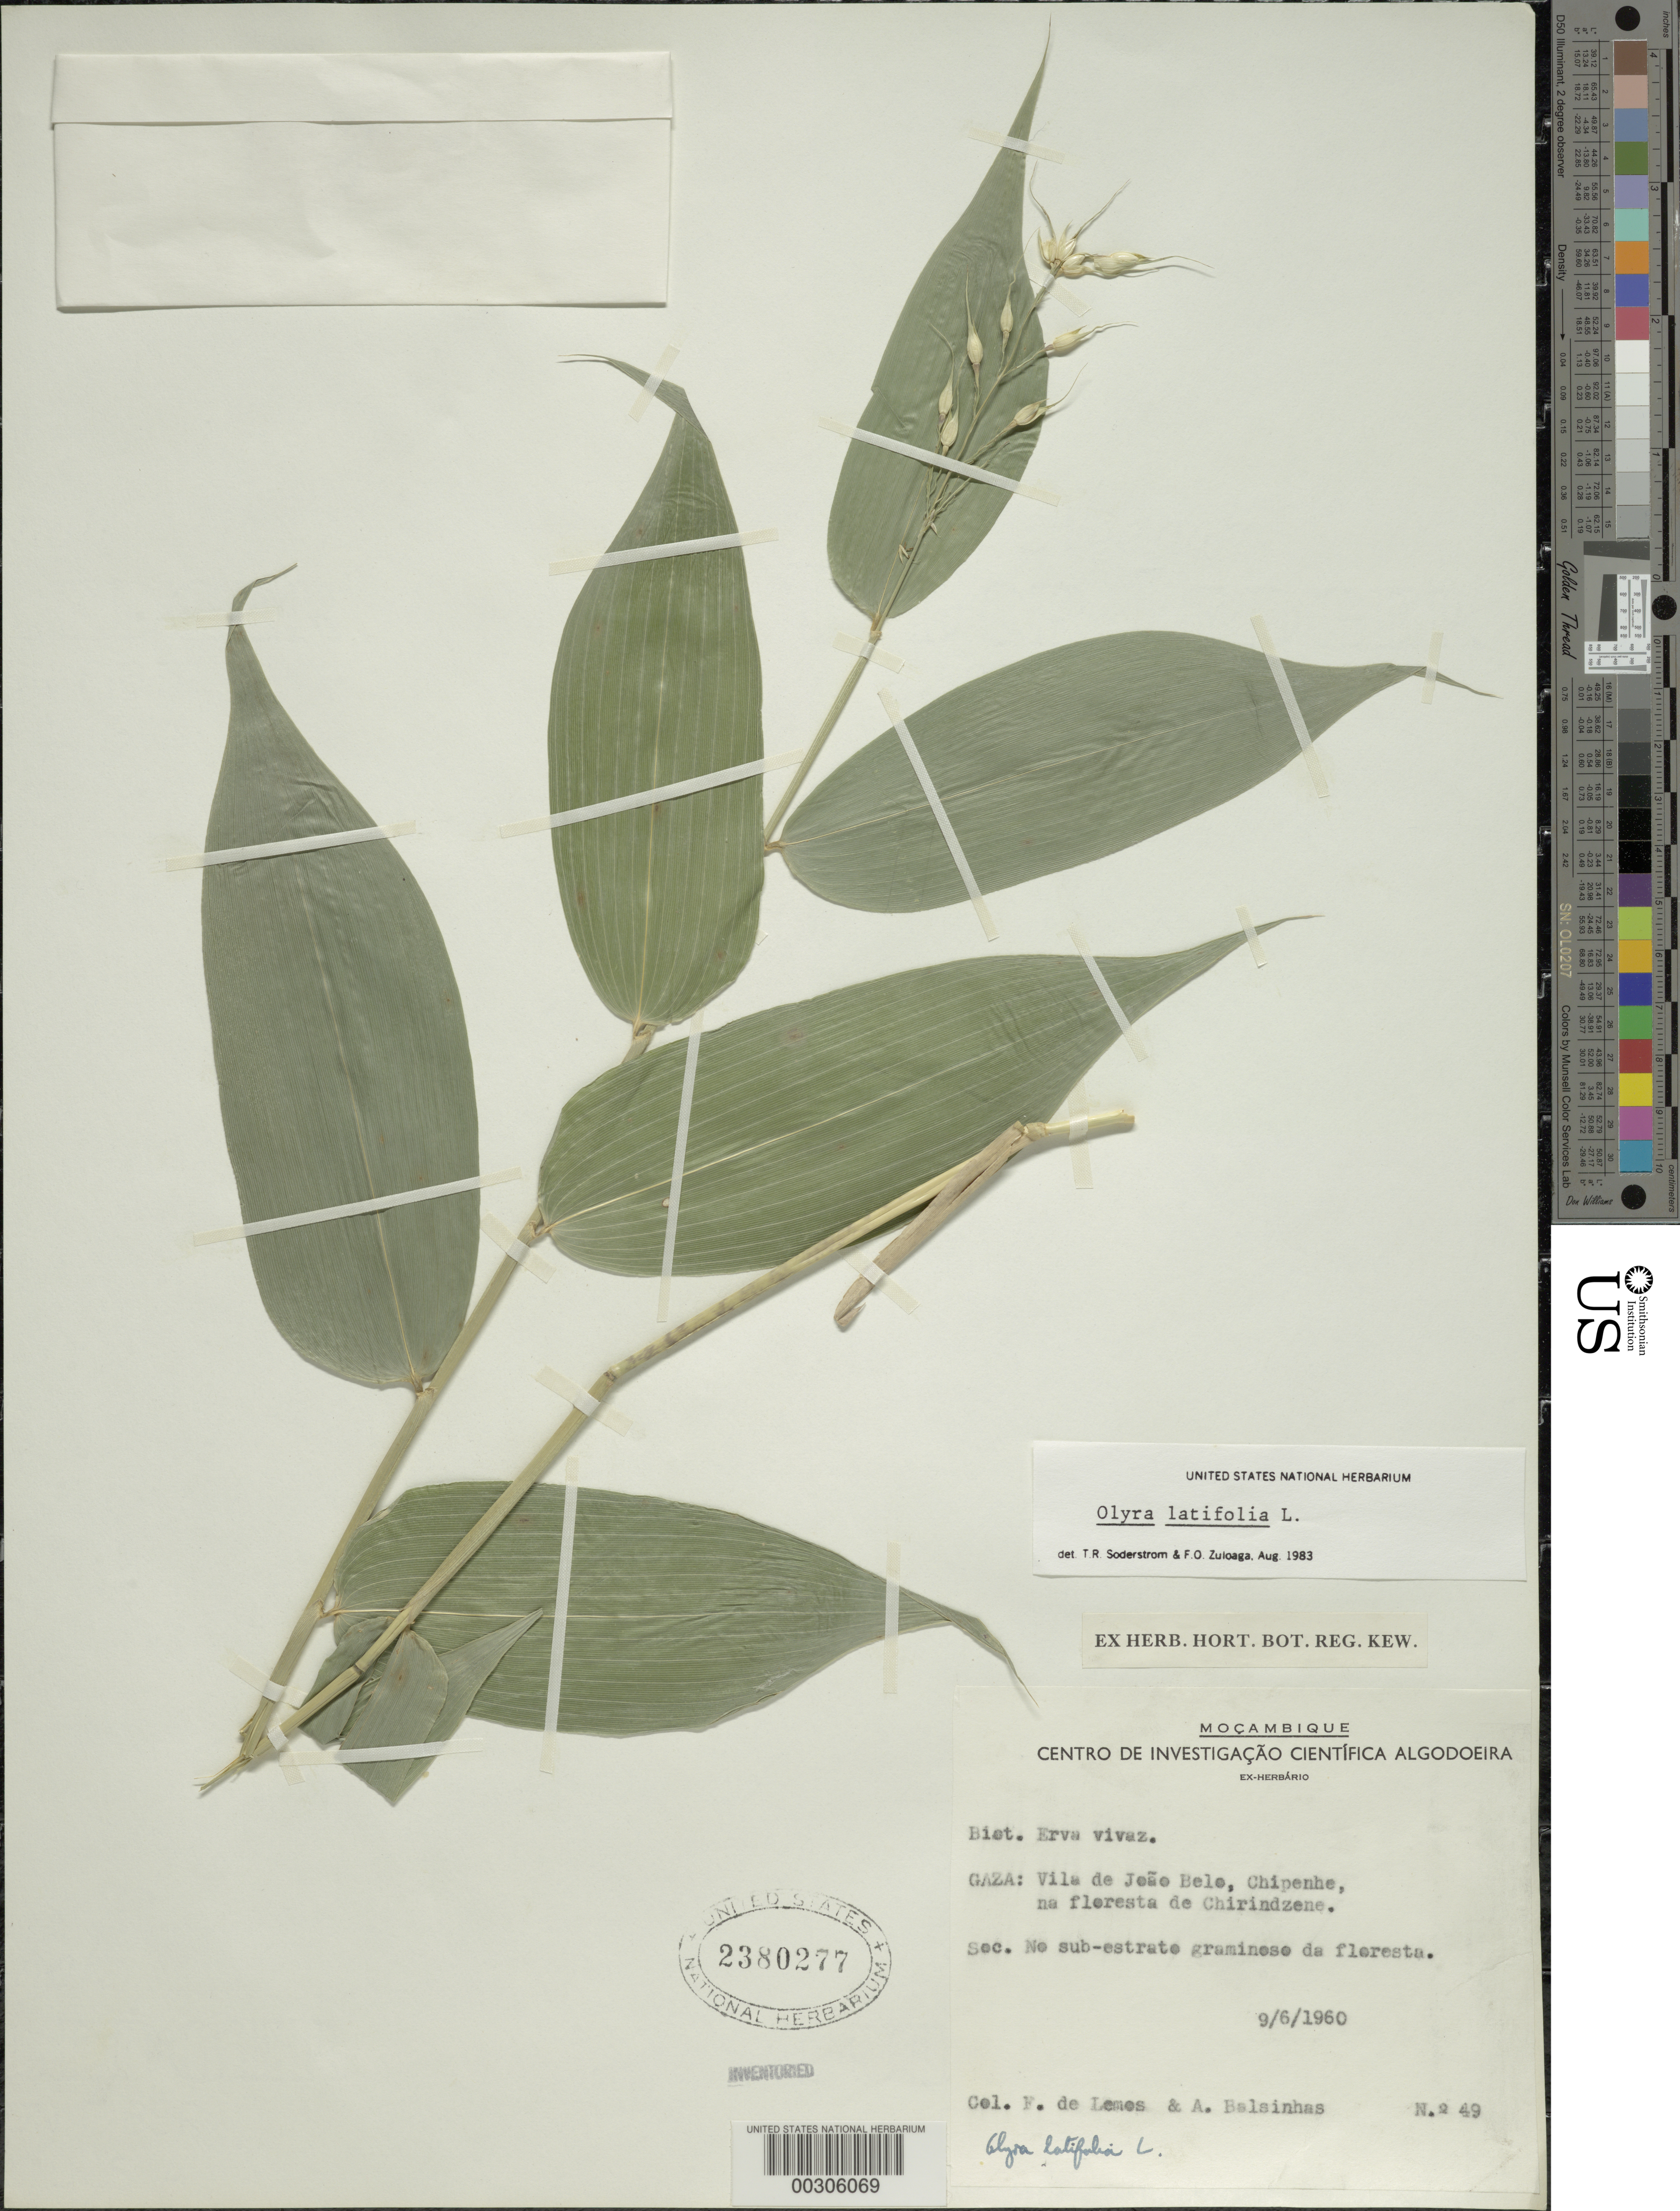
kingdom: Plantae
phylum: Tracheophyta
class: Liliopsida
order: Poales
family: Poaceae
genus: Olyra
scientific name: Olyra latifolia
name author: L.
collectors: M. De Lemes & A. A. Balsinhas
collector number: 49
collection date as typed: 09 Jun 1960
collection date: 1960-06-09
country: Mozambique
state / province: Gaza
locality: Chipenhe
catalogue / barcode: US 2380277